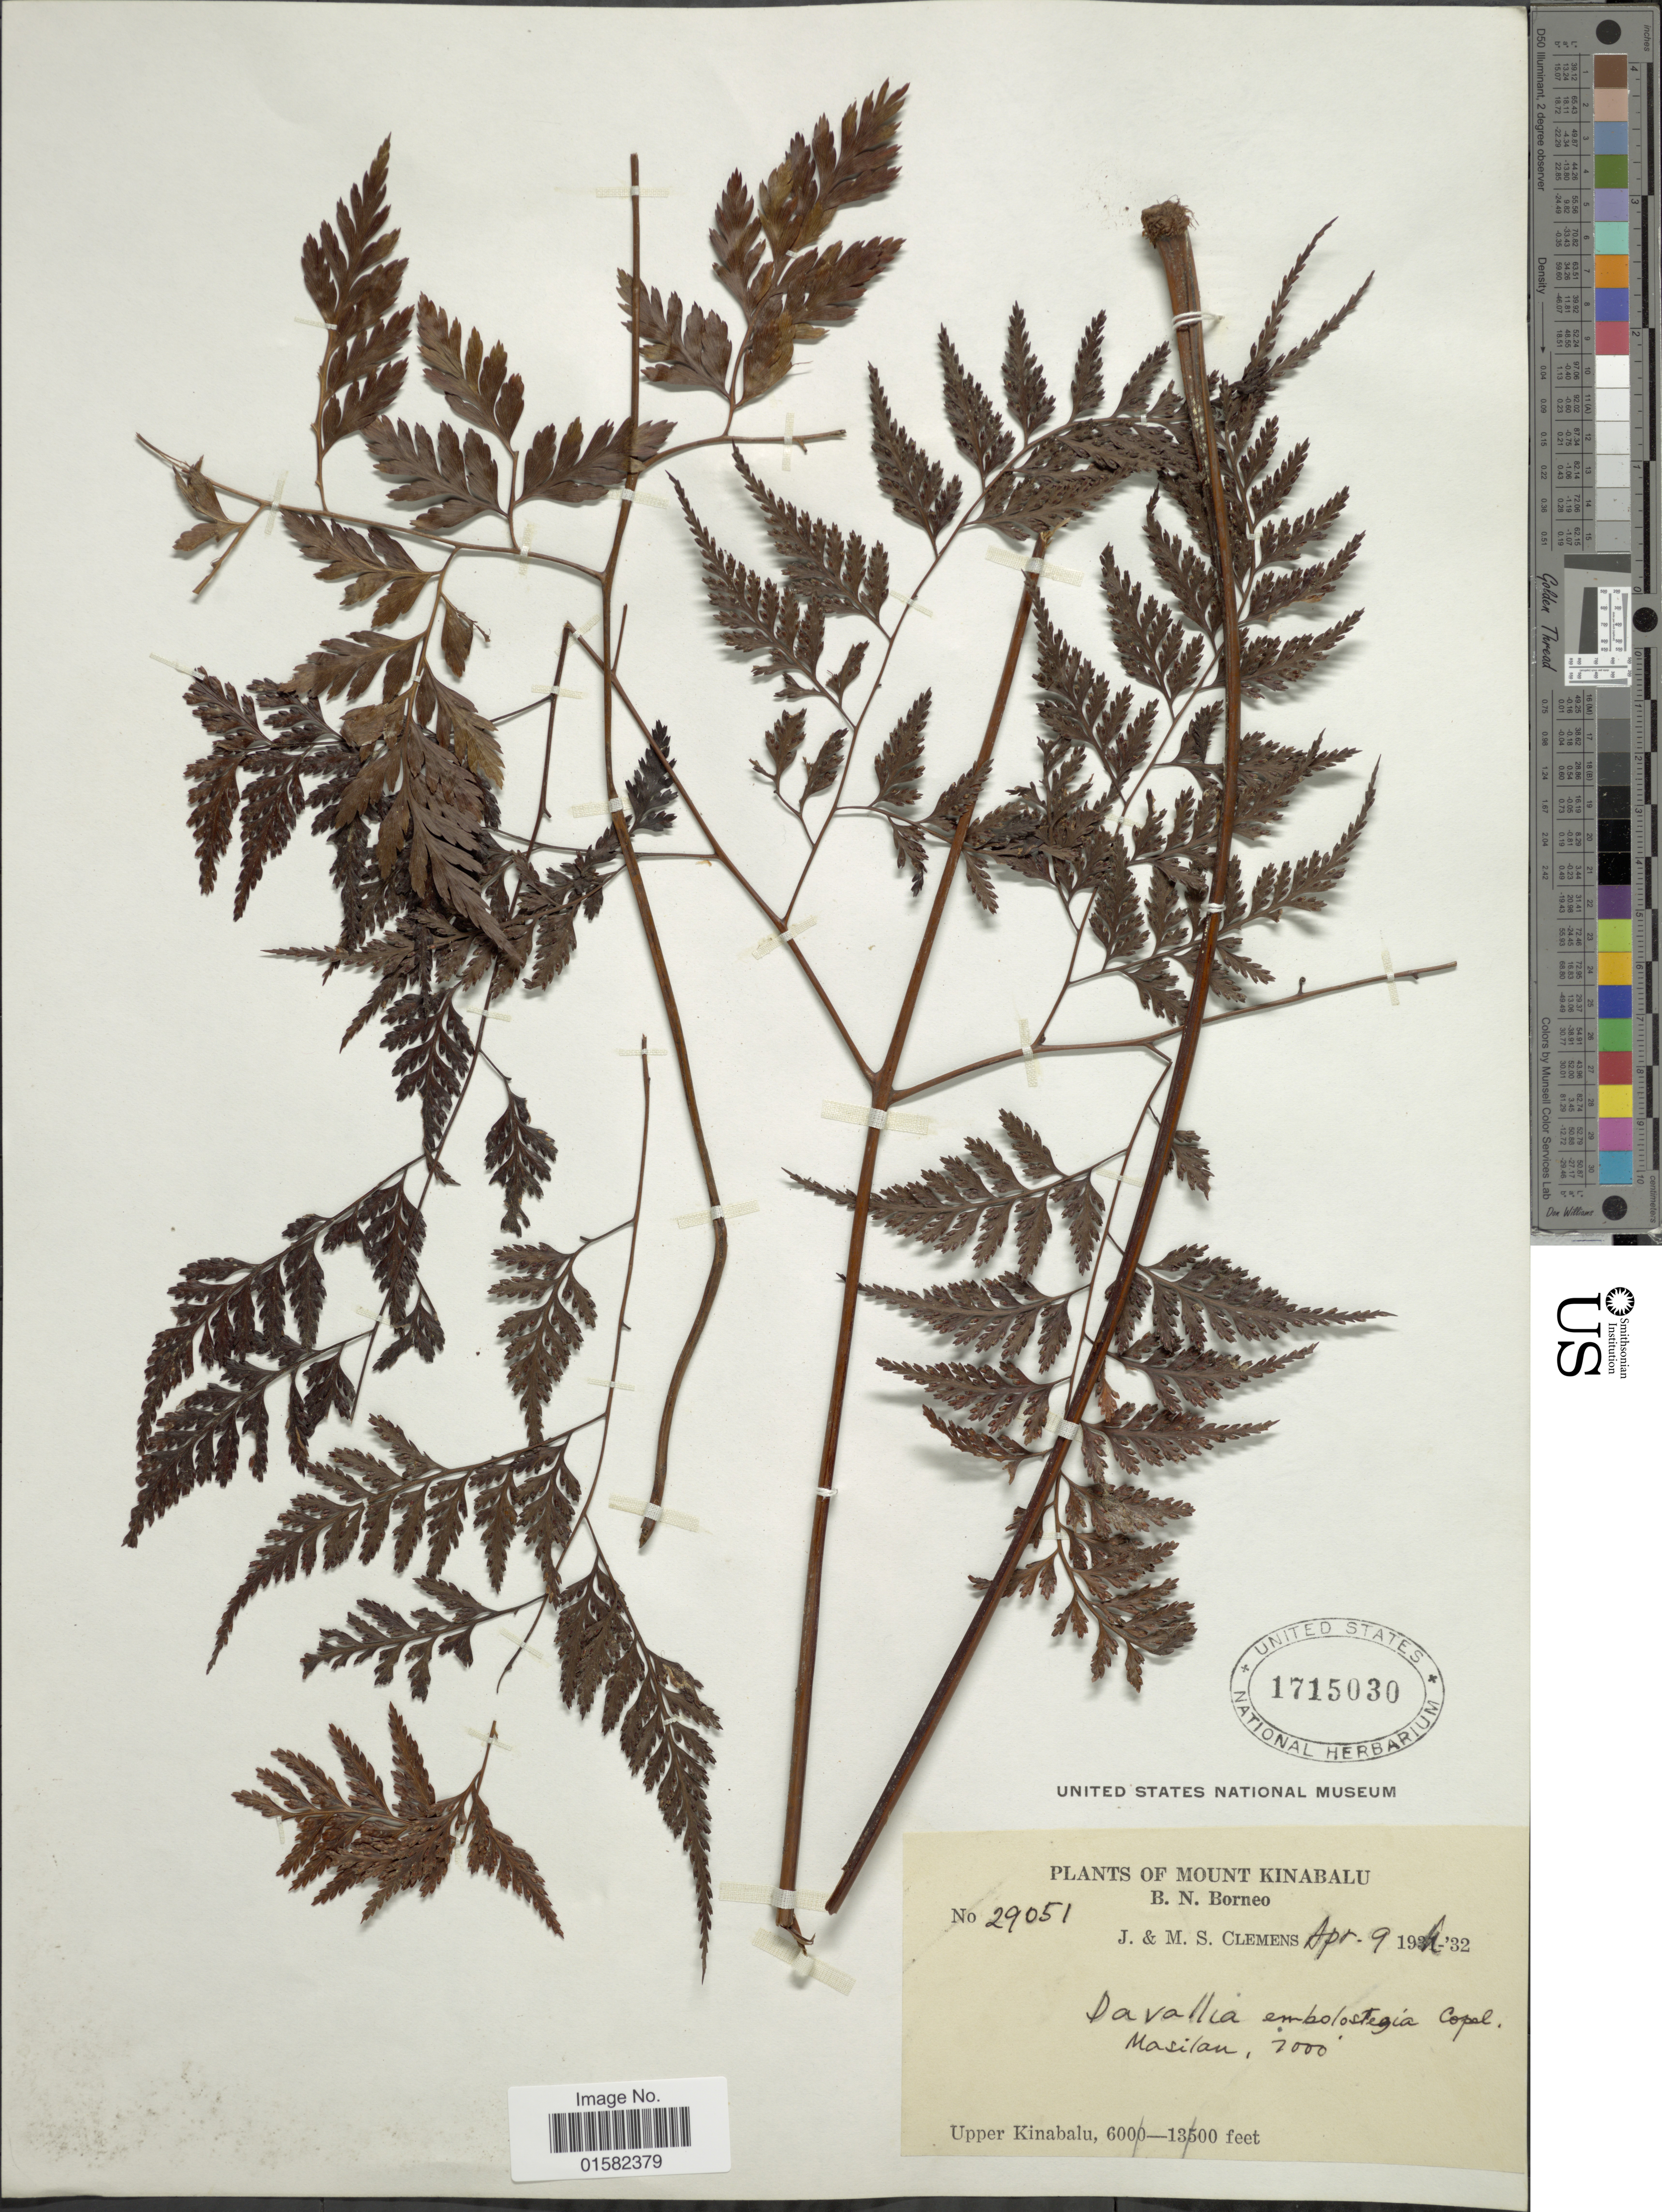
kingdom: Plantae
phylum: Tracheophyta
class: Polypodiopsida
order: Polypodiales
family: Davalliaceae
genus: Wibelia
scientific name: Wibelia embolostegia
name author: (Colla) M. Kato & Tsutsumi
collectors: J. Clemens & M. S. Clemens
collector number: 29051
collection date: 1932-04-09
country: Malaysia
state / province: Sabah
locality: Mount Kinabalu, B.N. Borneo, Upper Kinabalu, Masilan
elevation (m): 183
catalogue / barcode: US 1715030